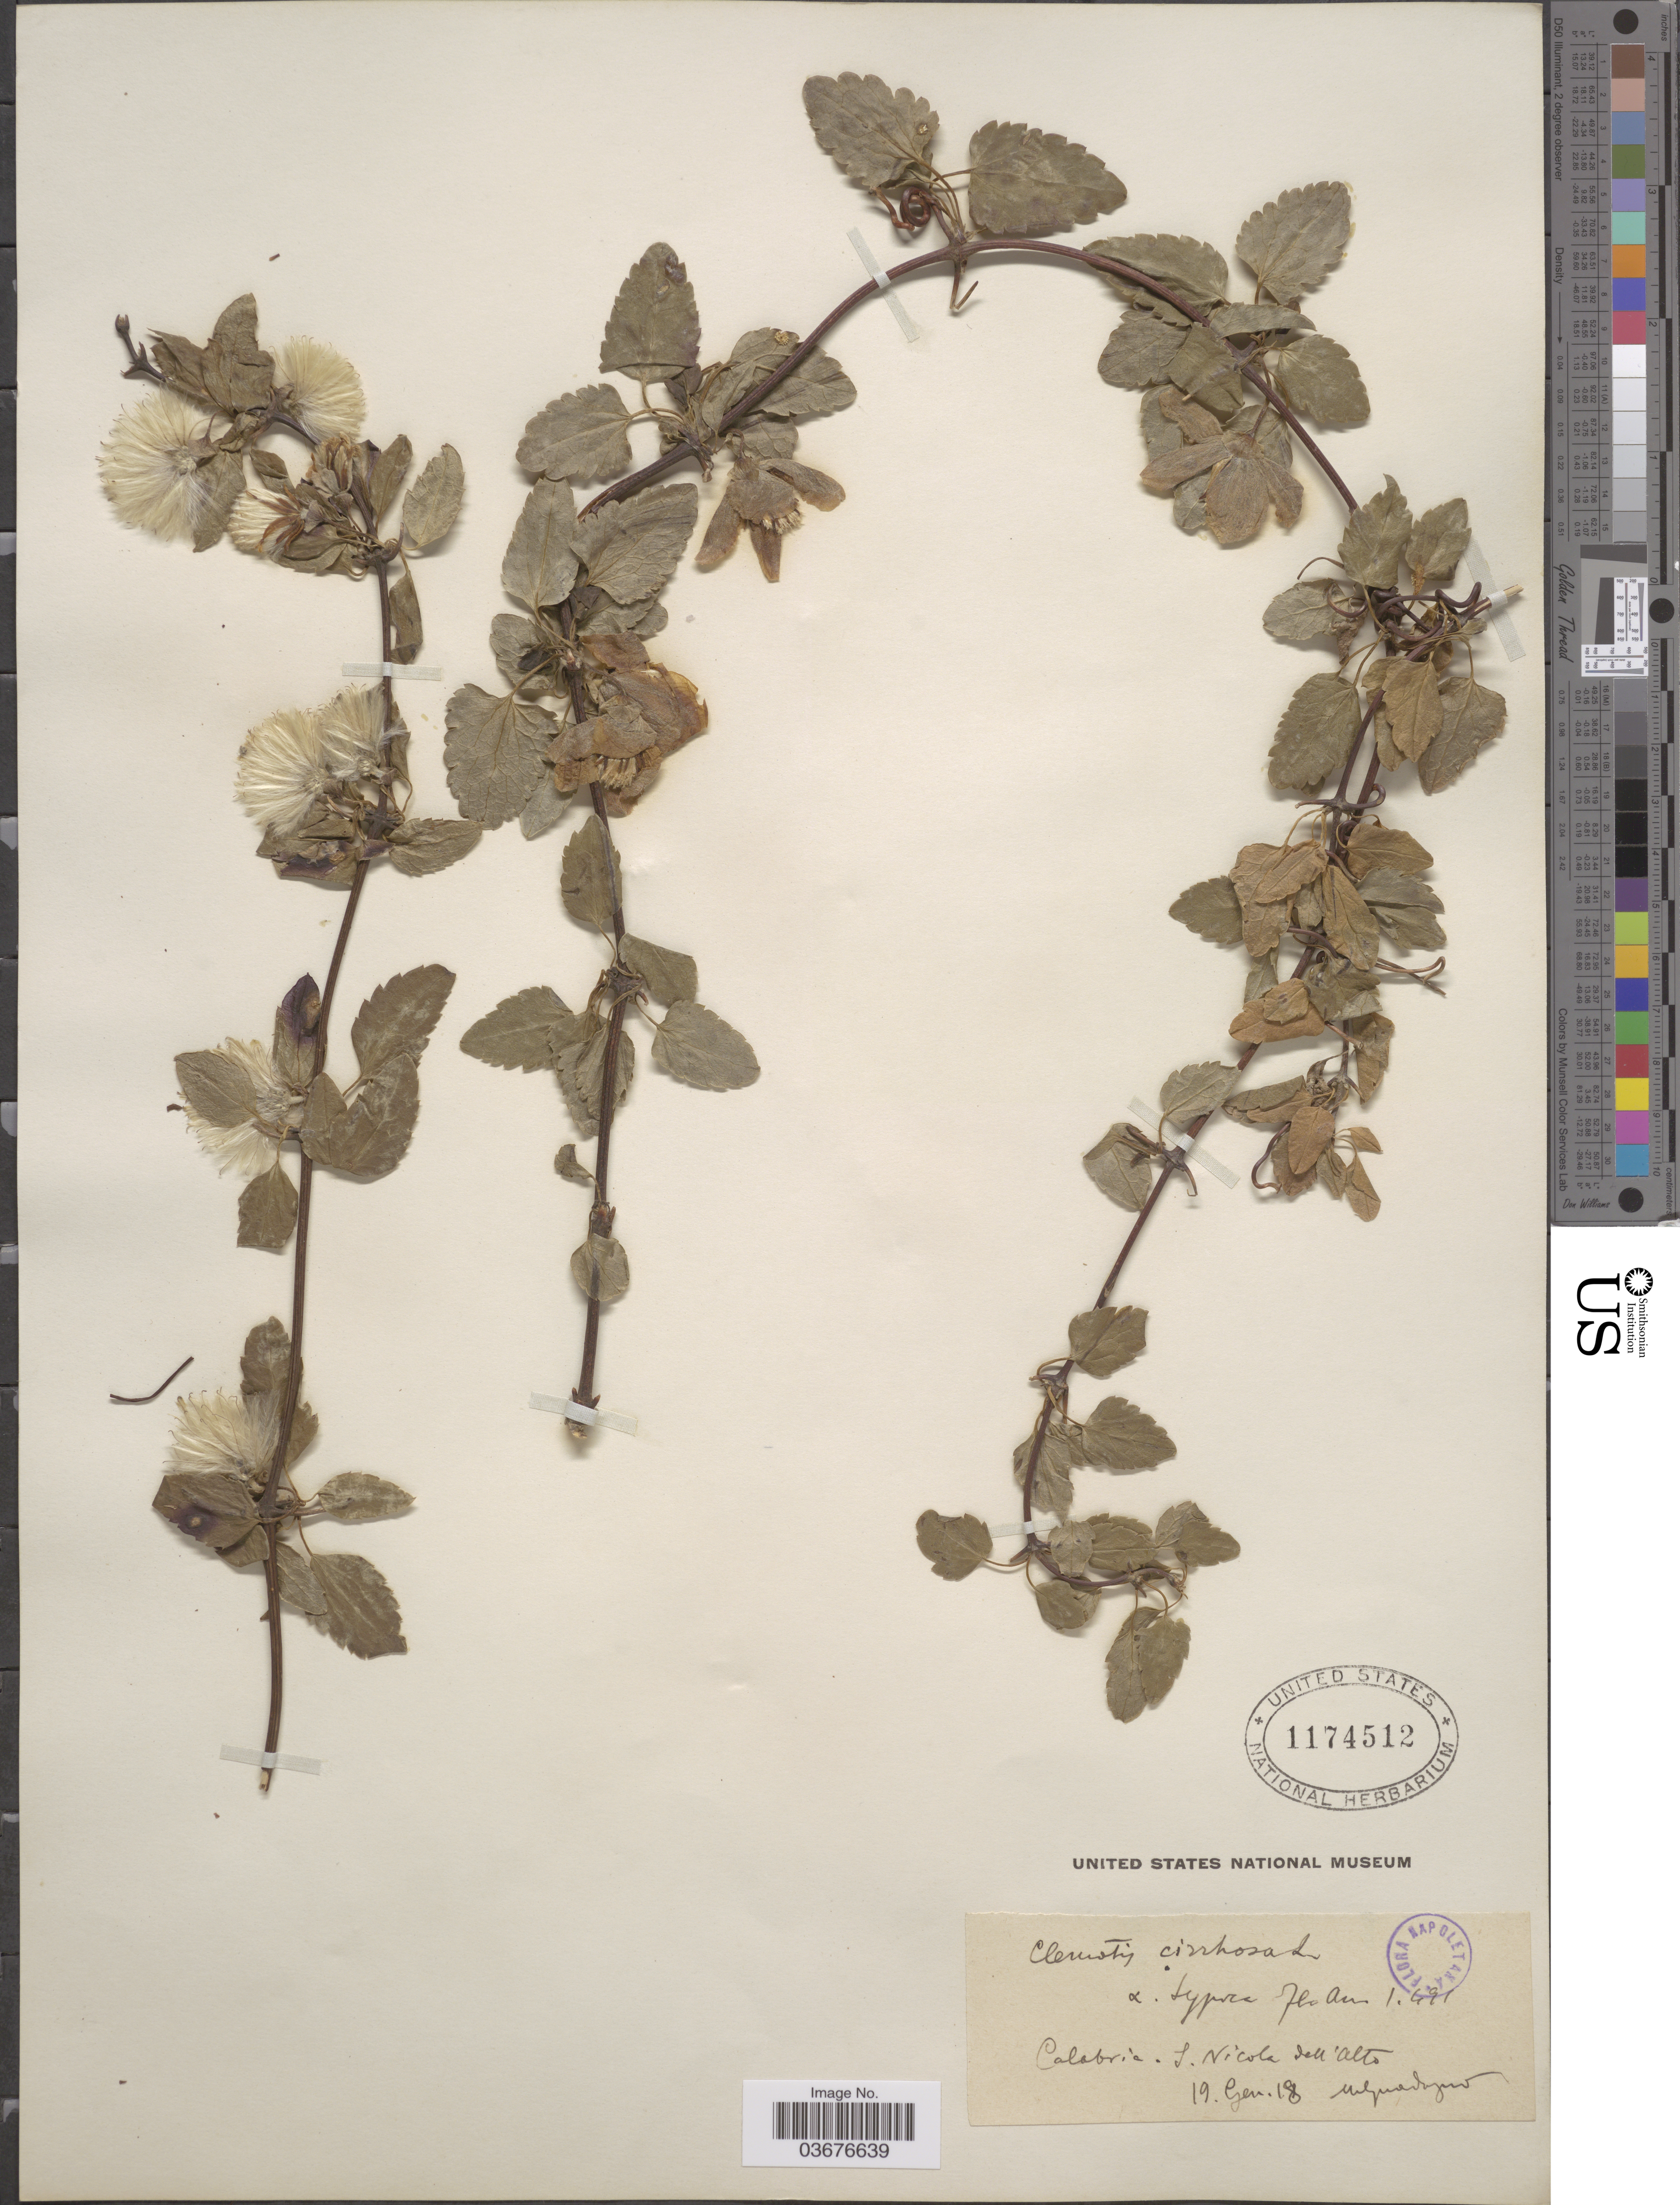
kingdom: Plantae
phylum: Tracheophyta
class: Magnoliopsida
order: Ranunculales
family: Ranunculaceae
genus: Clematis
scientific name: Clematis cirrhosa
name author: L.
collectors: M. Guadagno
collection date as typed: Transcribed d/m/y: 19/6/18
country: Italy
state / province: Calabria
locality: S. Nicola dell Alto.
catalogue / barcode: US 1174512